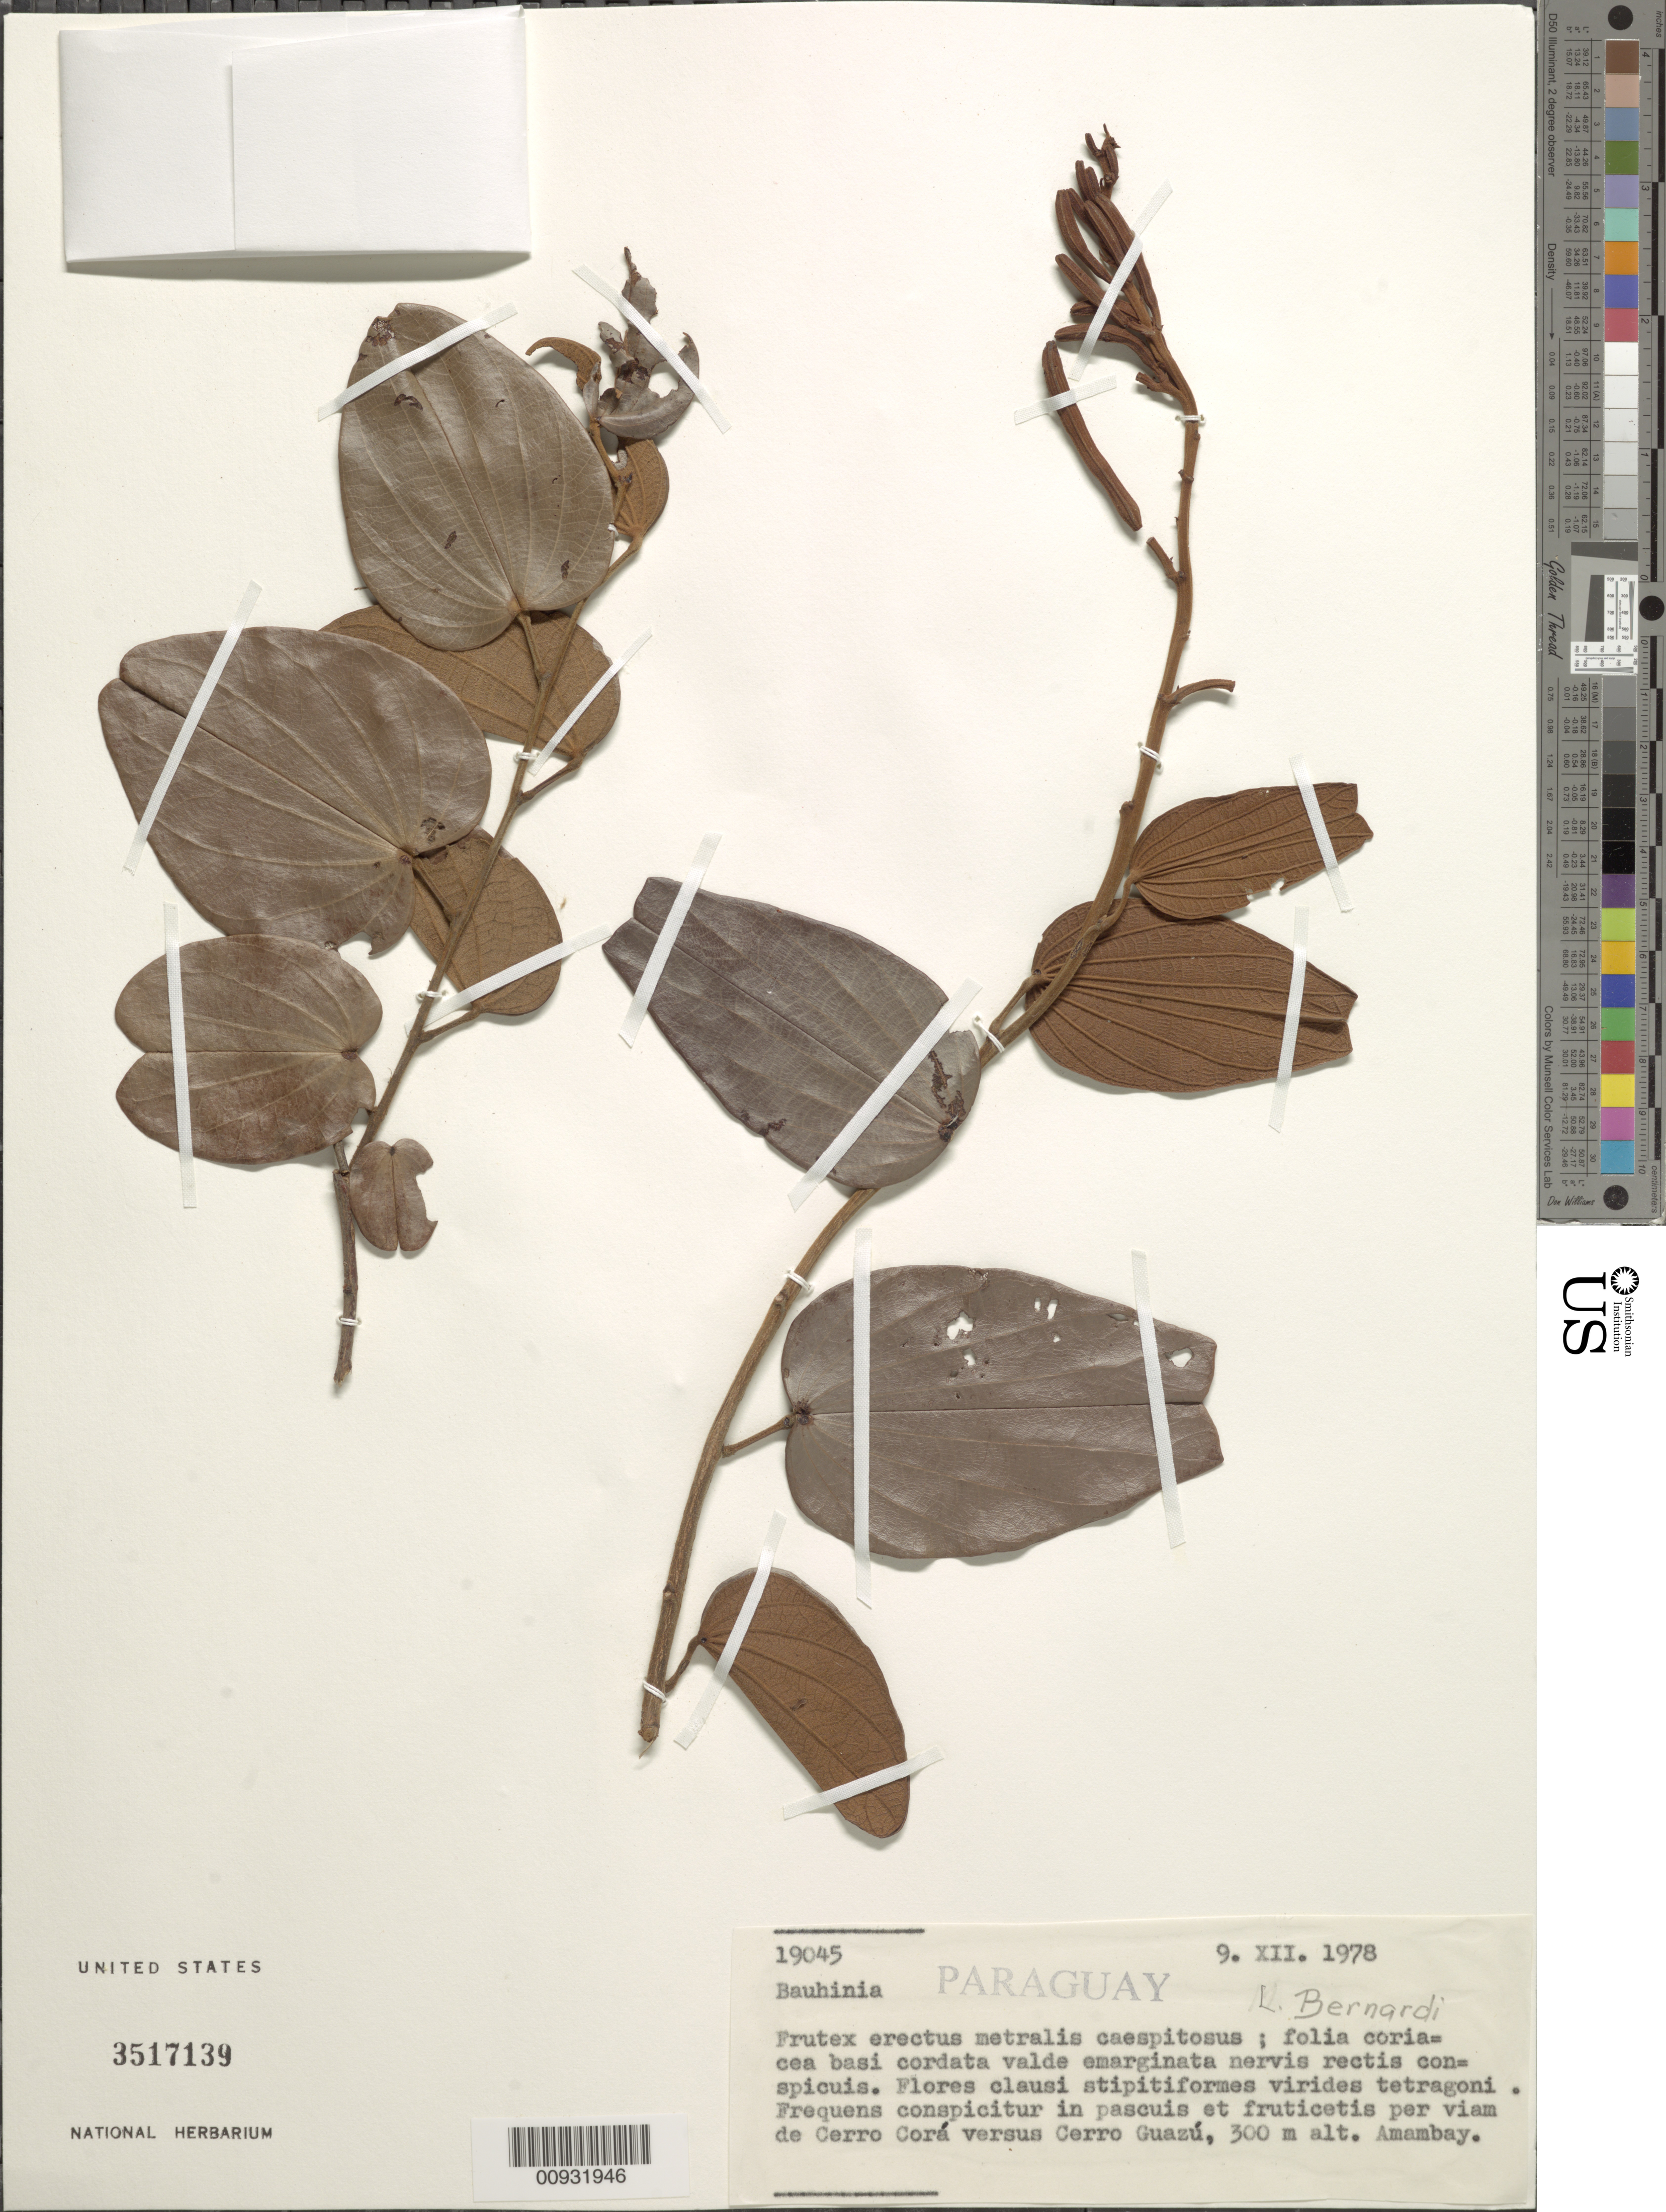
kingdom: Plantae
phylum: Tracheophyta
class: Magnoliopsida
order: Fabales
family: Fabaceae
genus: Bauhinia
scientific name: Bauhinia sp.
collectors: L. Bernardi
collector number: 19045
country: Paraguay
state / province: Amambay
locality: Cerro Cora, Cerro Guazu.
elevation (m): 300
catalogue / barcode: US 3517139